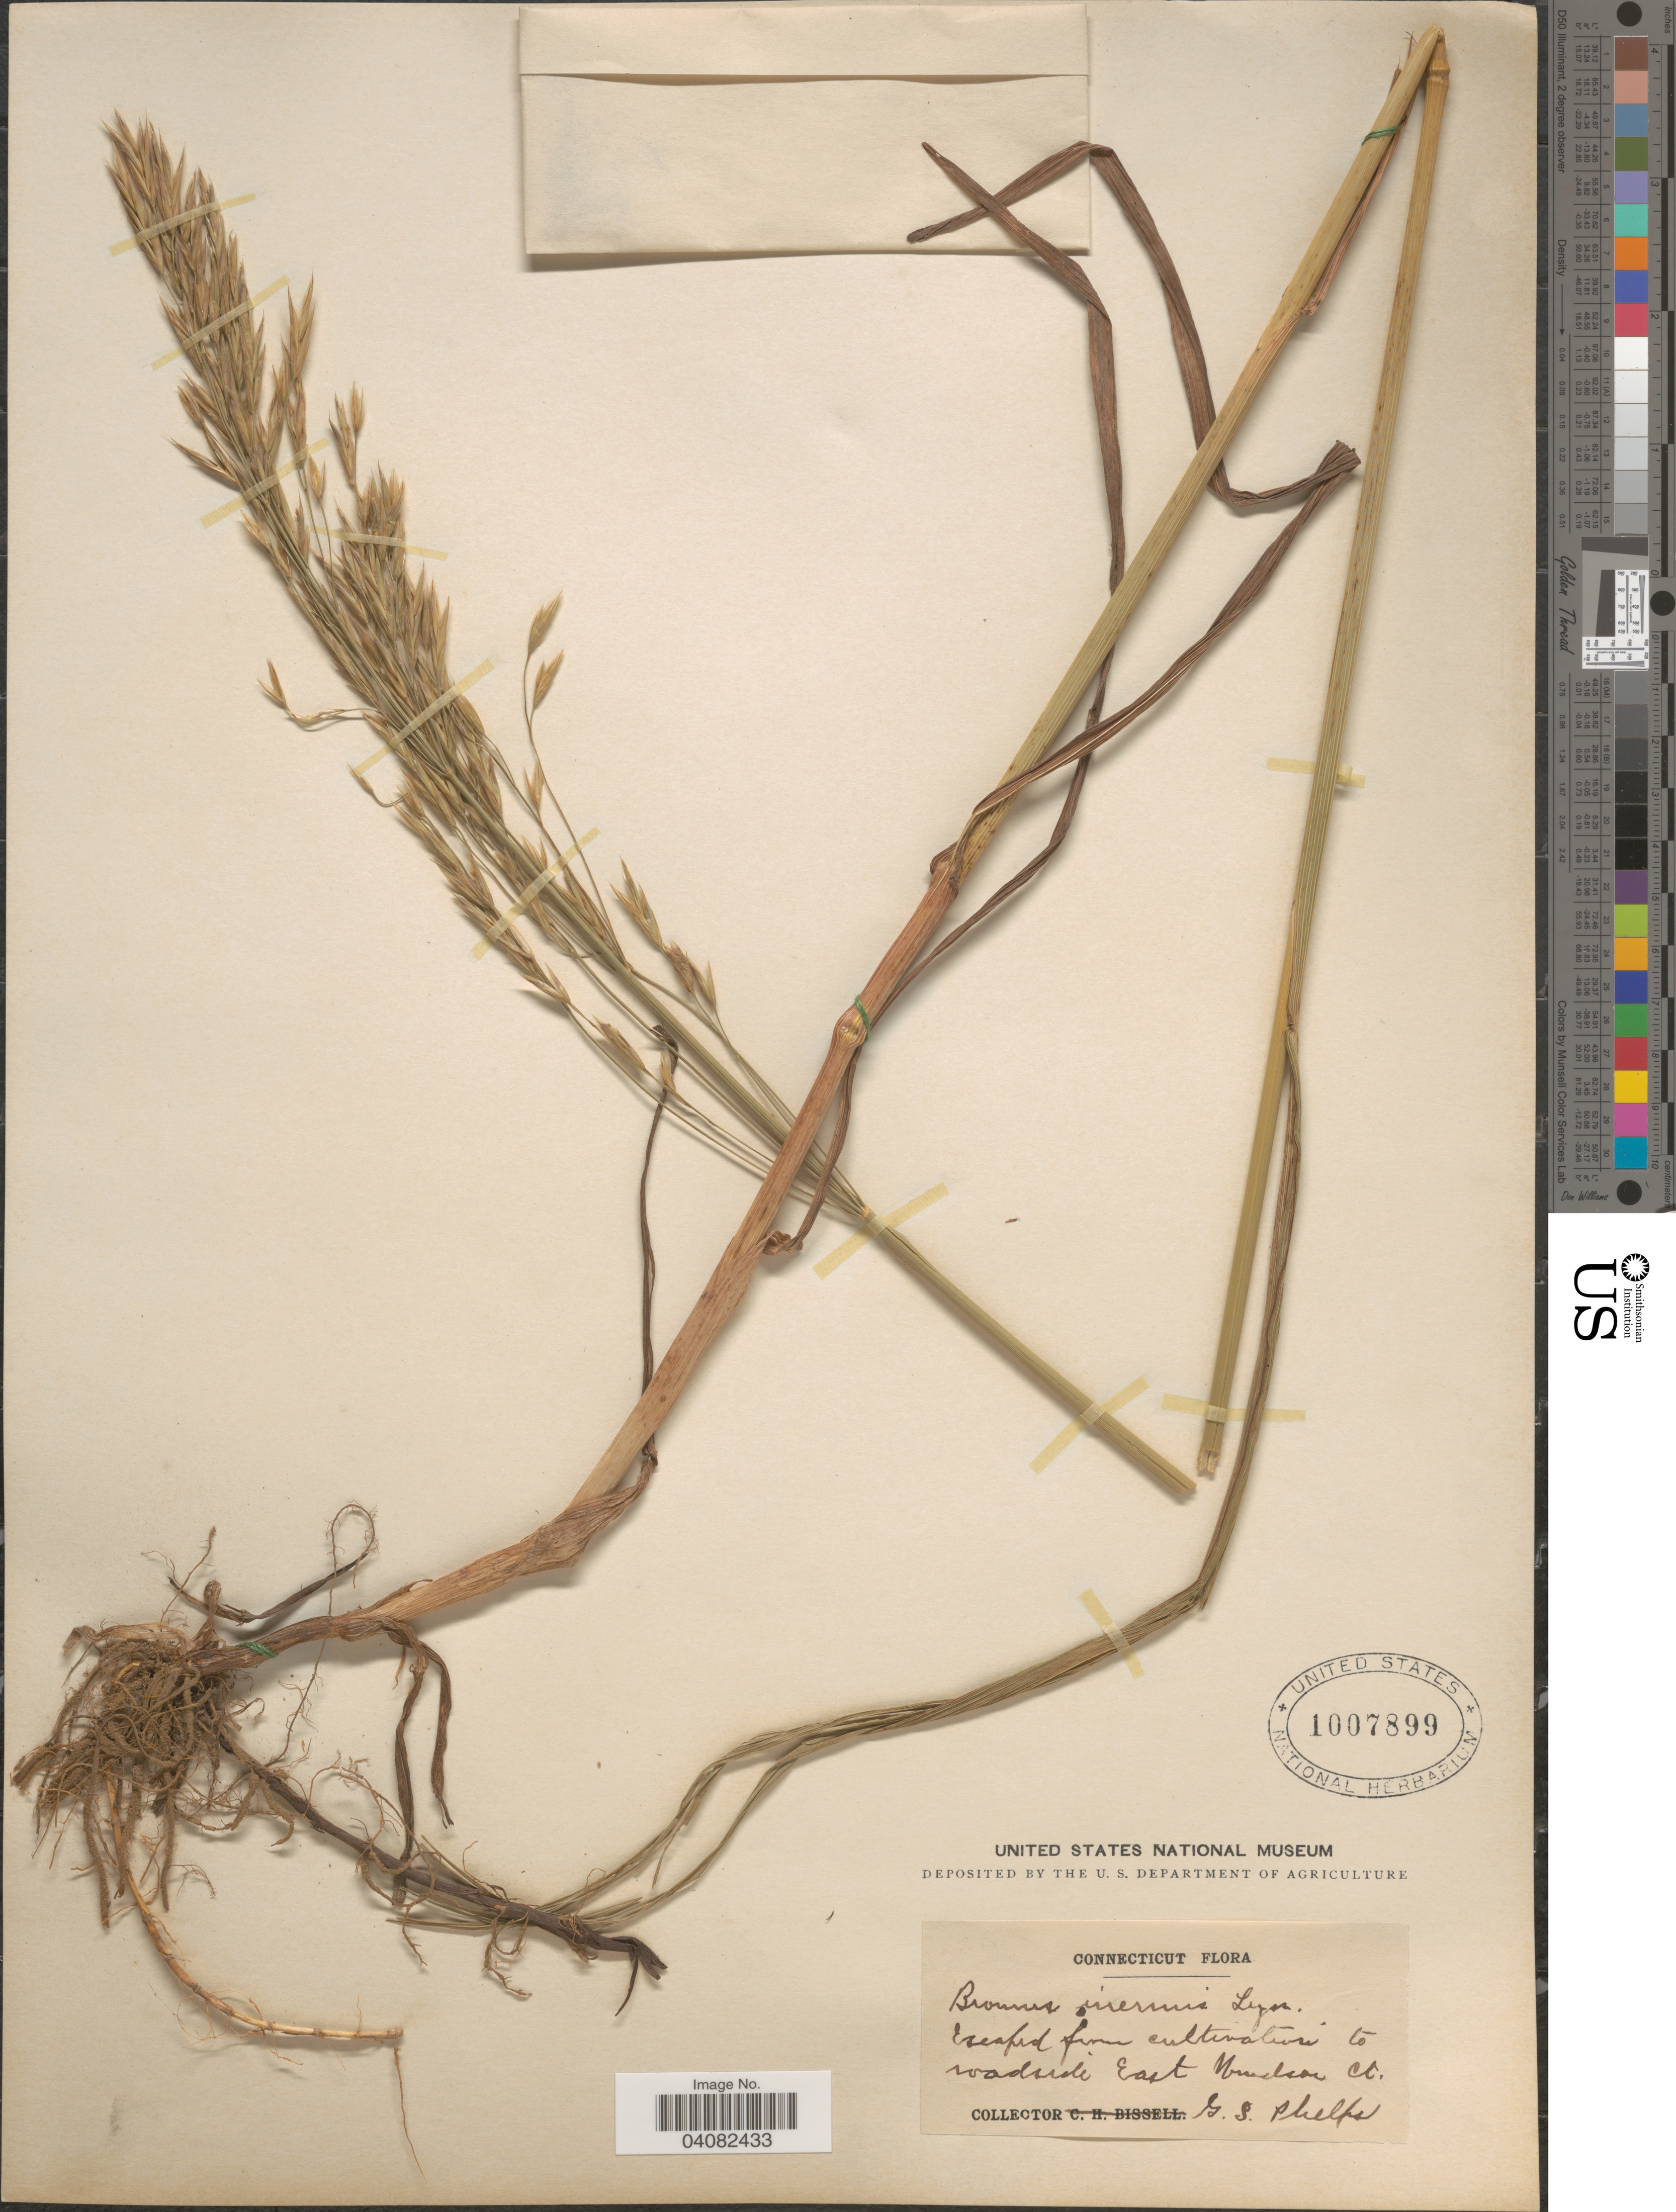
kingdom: Plantae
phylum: Tracheophyta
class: Liliopsida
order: Poales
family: Poaceae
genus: Bromus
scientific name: Bromus inermis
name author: Leyss.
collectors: G. Phelps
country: United States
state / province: Connecticut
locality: Escaped from cultivation to roadside East Windsor.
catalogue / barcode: US 1007899